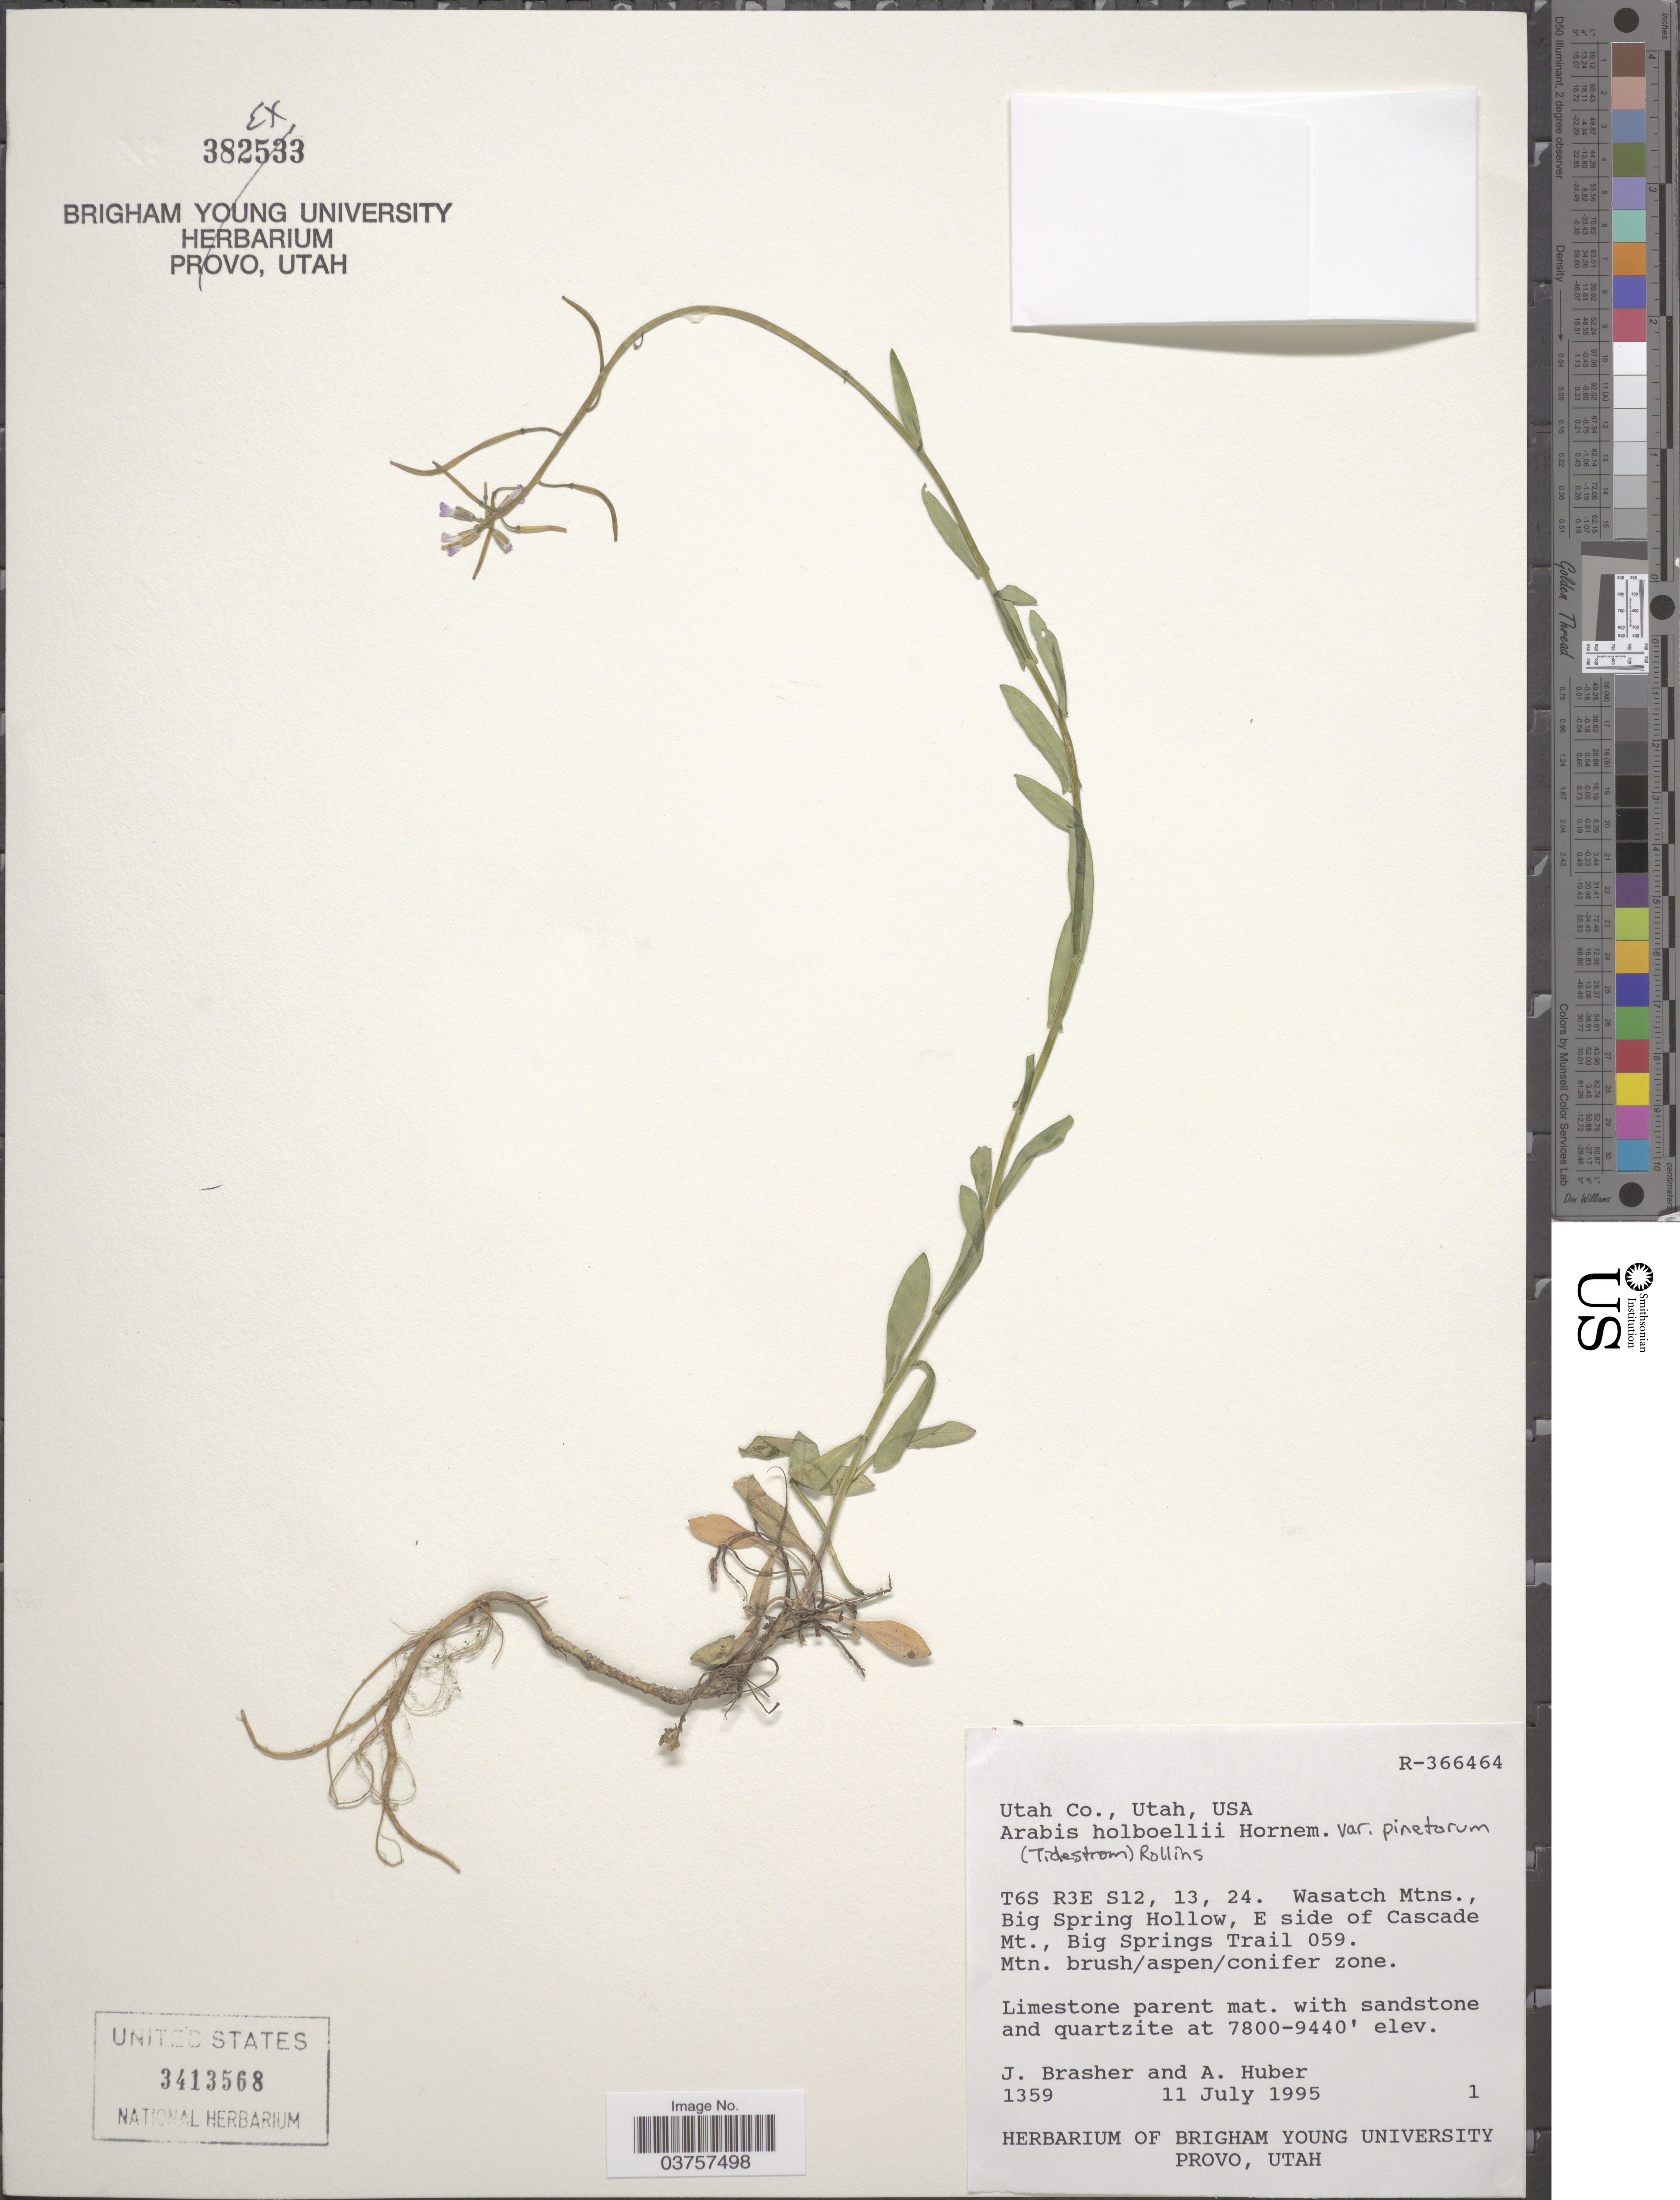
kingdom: Plantae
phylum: Tracheophyta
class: Magnoliopsida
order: Brassicales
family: Brassicaceae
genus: Arabis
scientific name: Arabis holboellii var. pinetorum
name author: (Tidestr.) Rollins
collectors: J. Brasher & A. Huber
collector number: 1359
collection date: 1995-07-11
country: United States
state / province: Utah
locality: Utah Co; T6S R3E S12, 13, 24. Wasatch Mtns., Big Spring Hollow, E side of Cascade Mt., Big Springs Trail 059. Mtn. brush/aspen/conifer zone.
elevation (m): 2377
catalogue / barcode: US 3413568